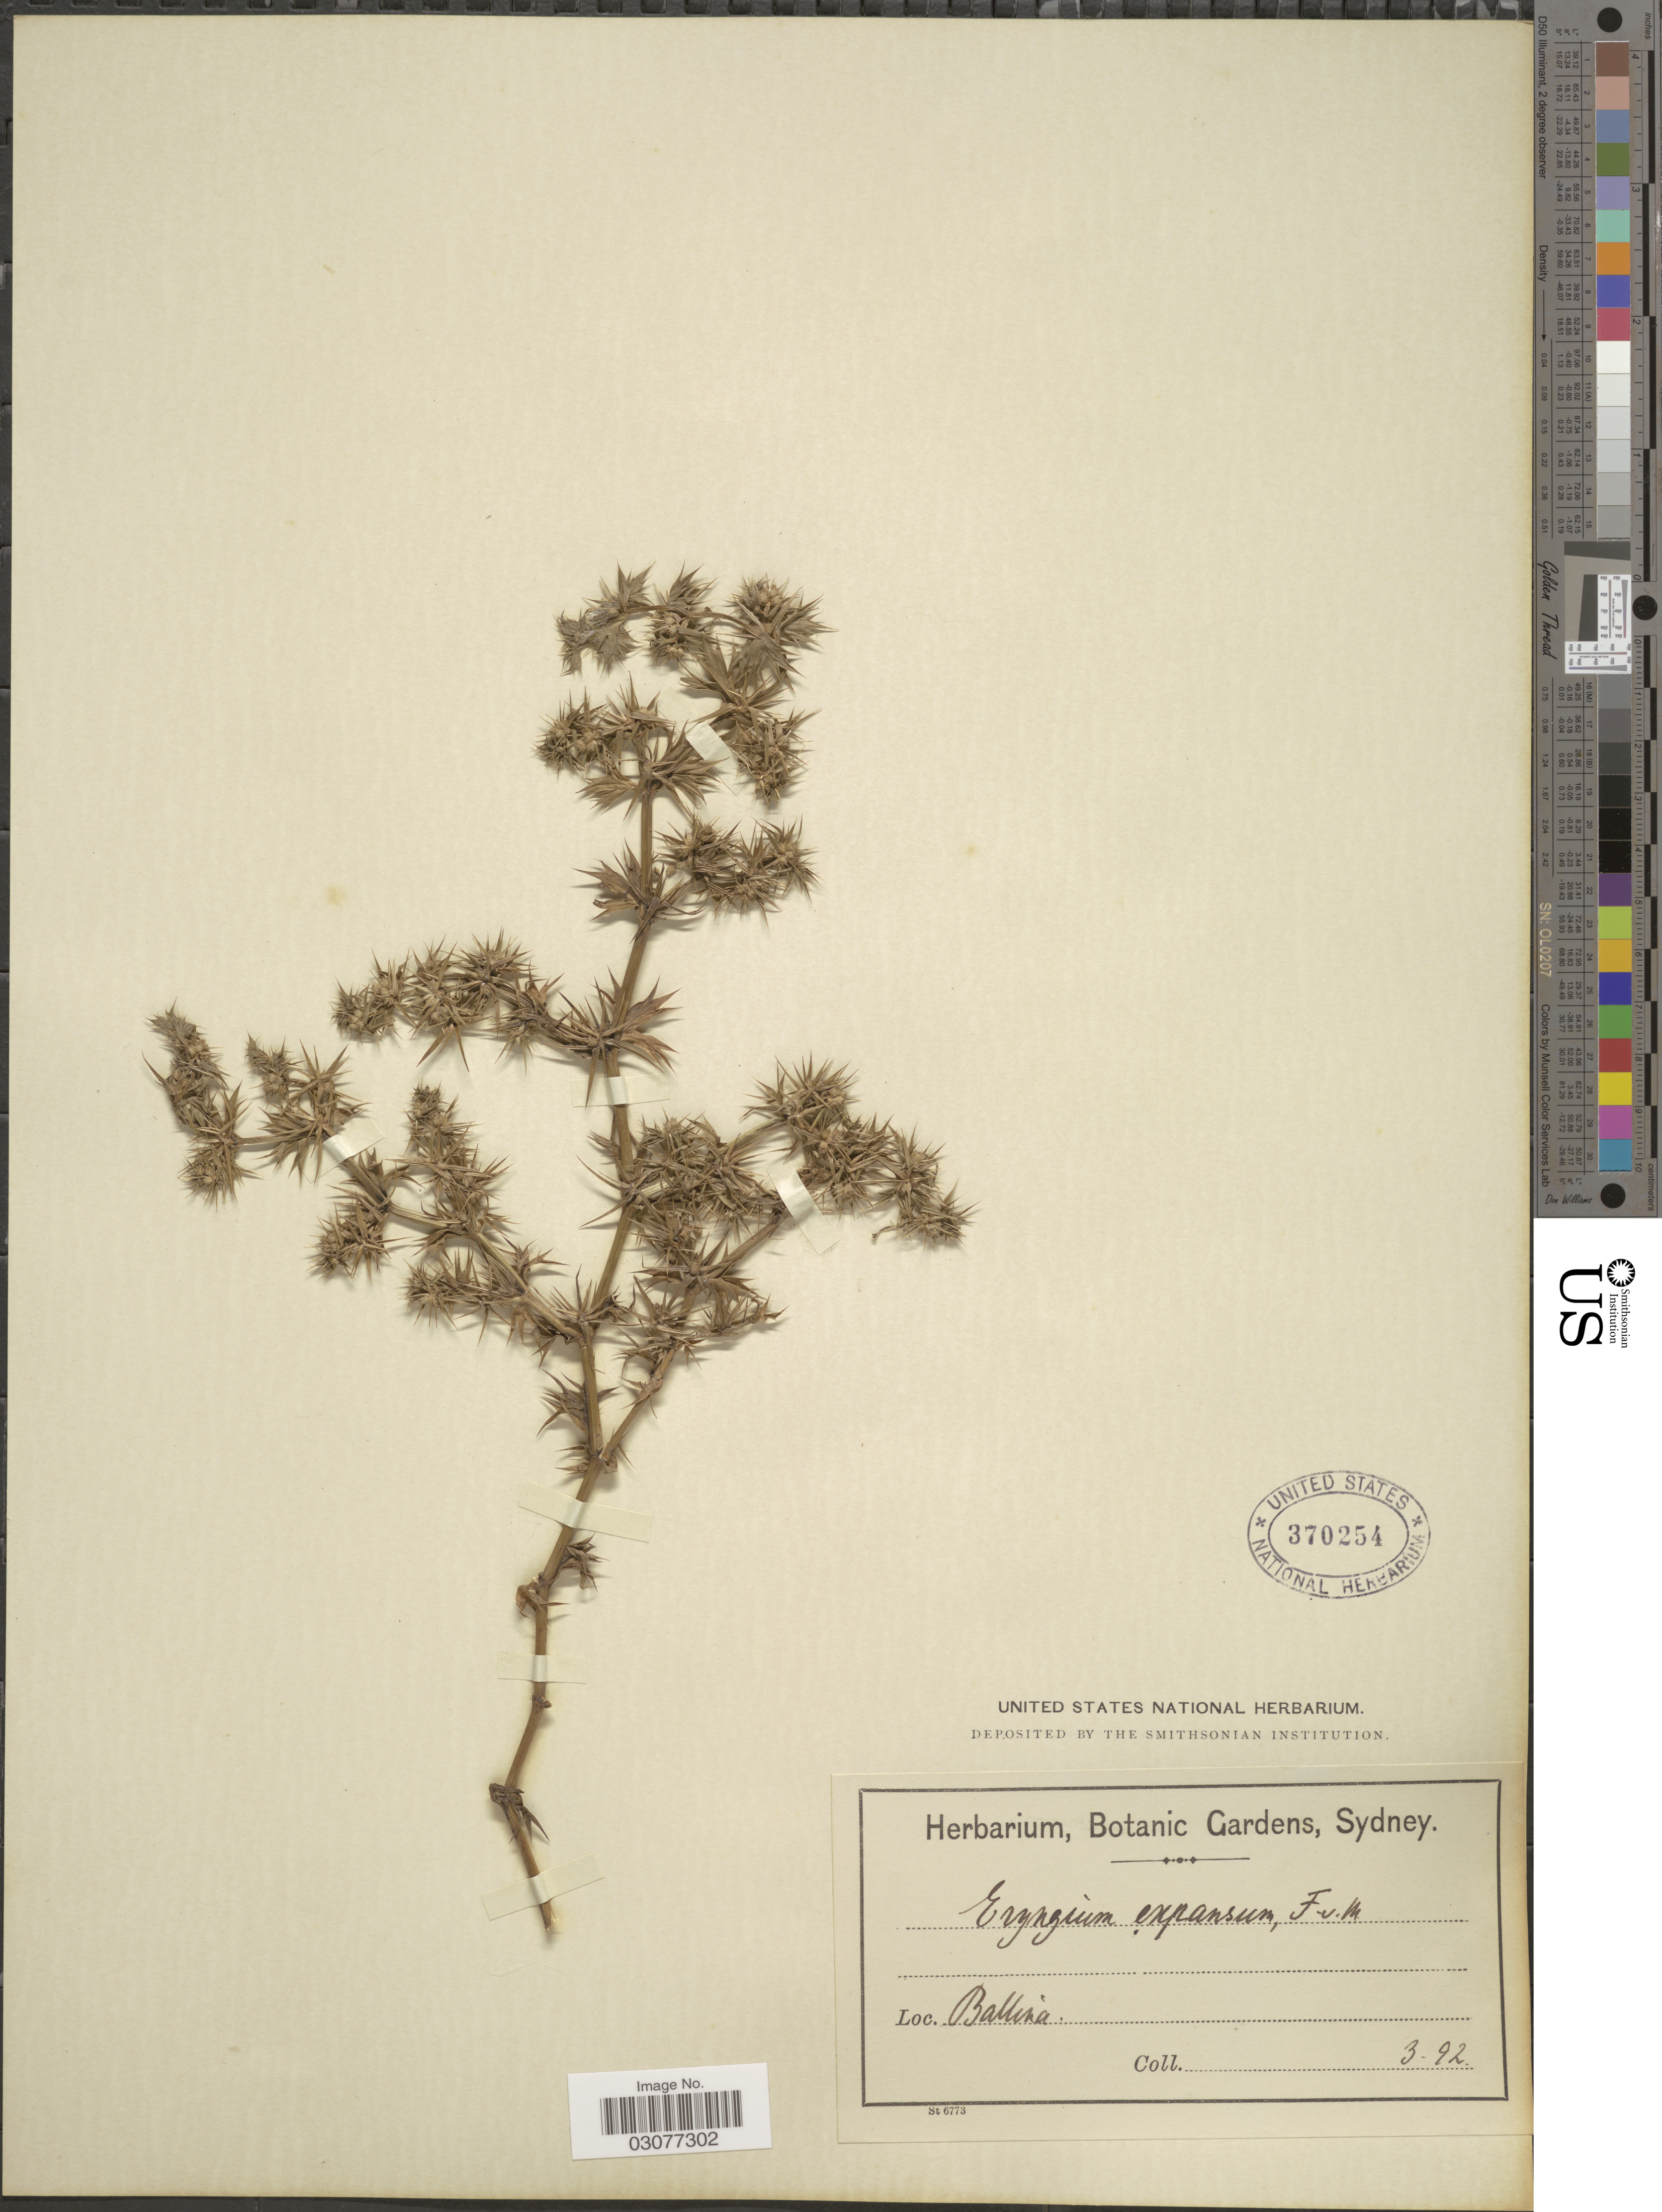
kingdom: Plantae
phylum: Tracheophyta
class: Magnoliopsida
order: Apiales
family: Apiaceae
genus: Eryngium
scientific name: Eryngium expansum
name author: F. Muell.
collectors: ex herb. Botanic Gardens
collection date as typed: Transcribed d/m/y: /3/92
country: Australia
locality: Ballina.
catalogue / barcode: US 370254